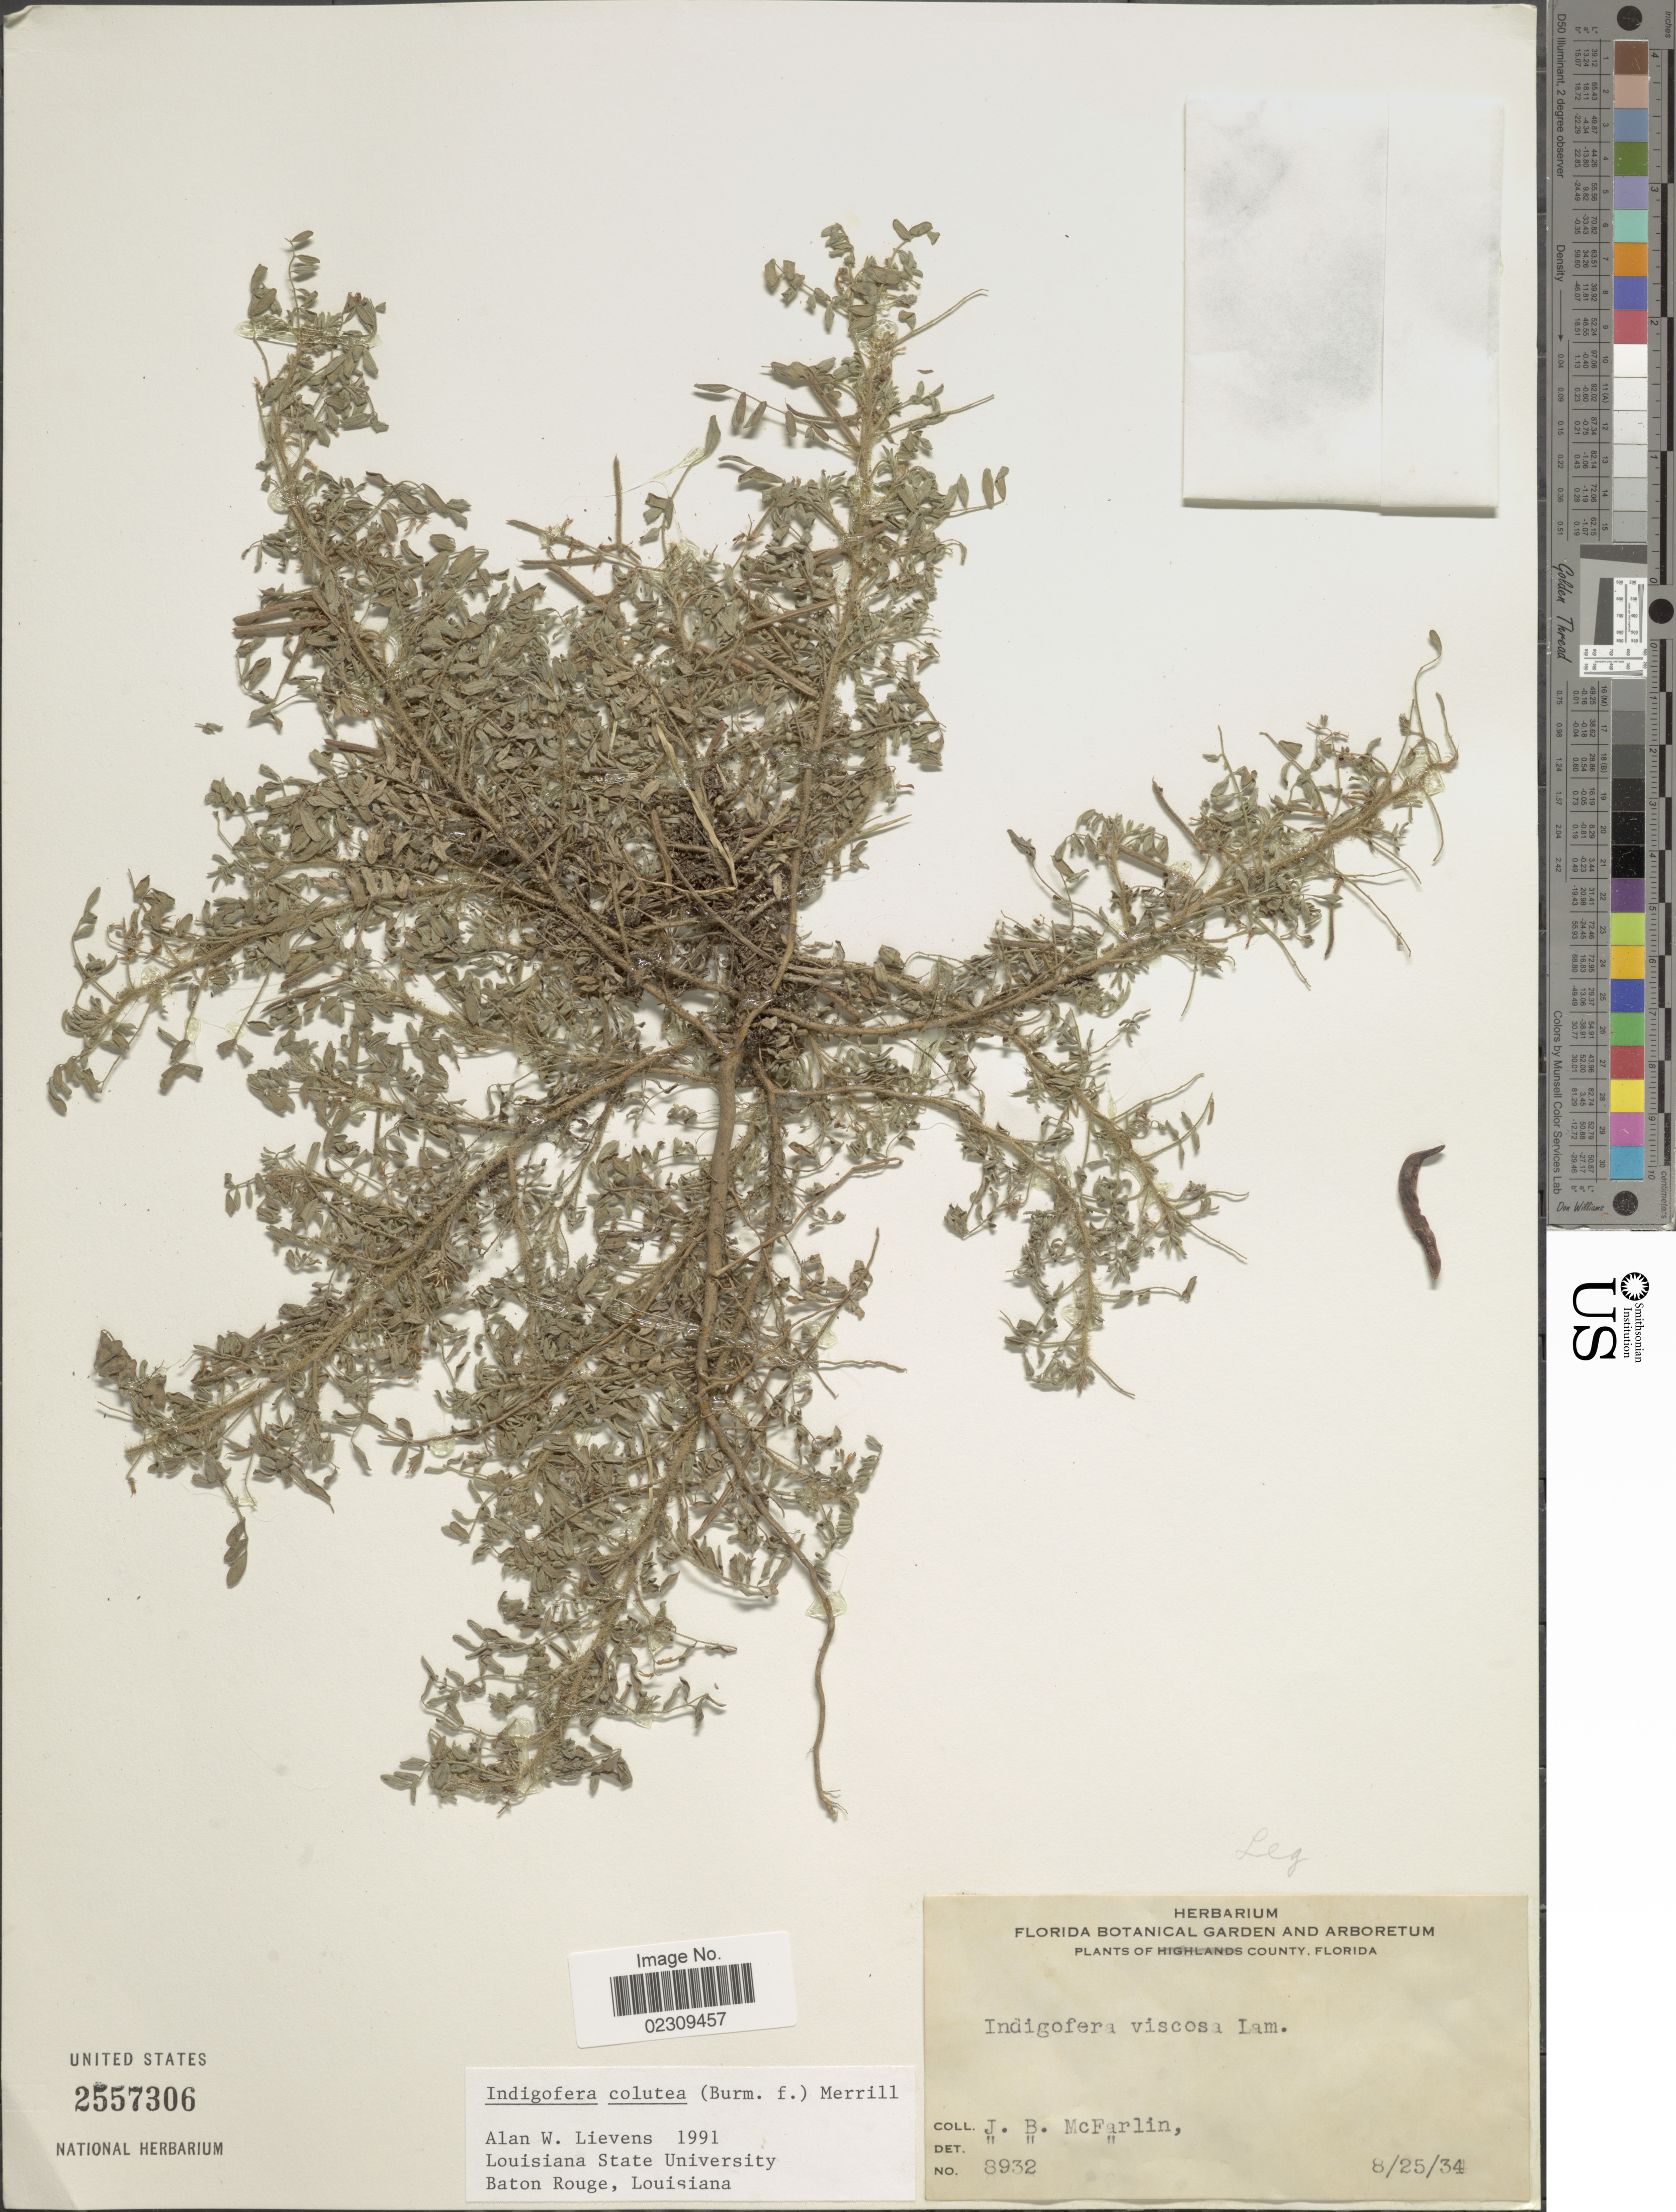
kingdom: Plantae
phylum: Tracheophyta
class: Magnoliopsida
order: Fabales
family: Fabaceae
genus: Indigofera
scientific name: Indigofera colutea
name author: (Burm. f.) Merr.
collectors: J. McFarlin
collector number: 8932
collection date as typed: Transcribed d/m/y: 25/8/34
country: United States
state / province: Florida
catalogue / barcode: US 2557306